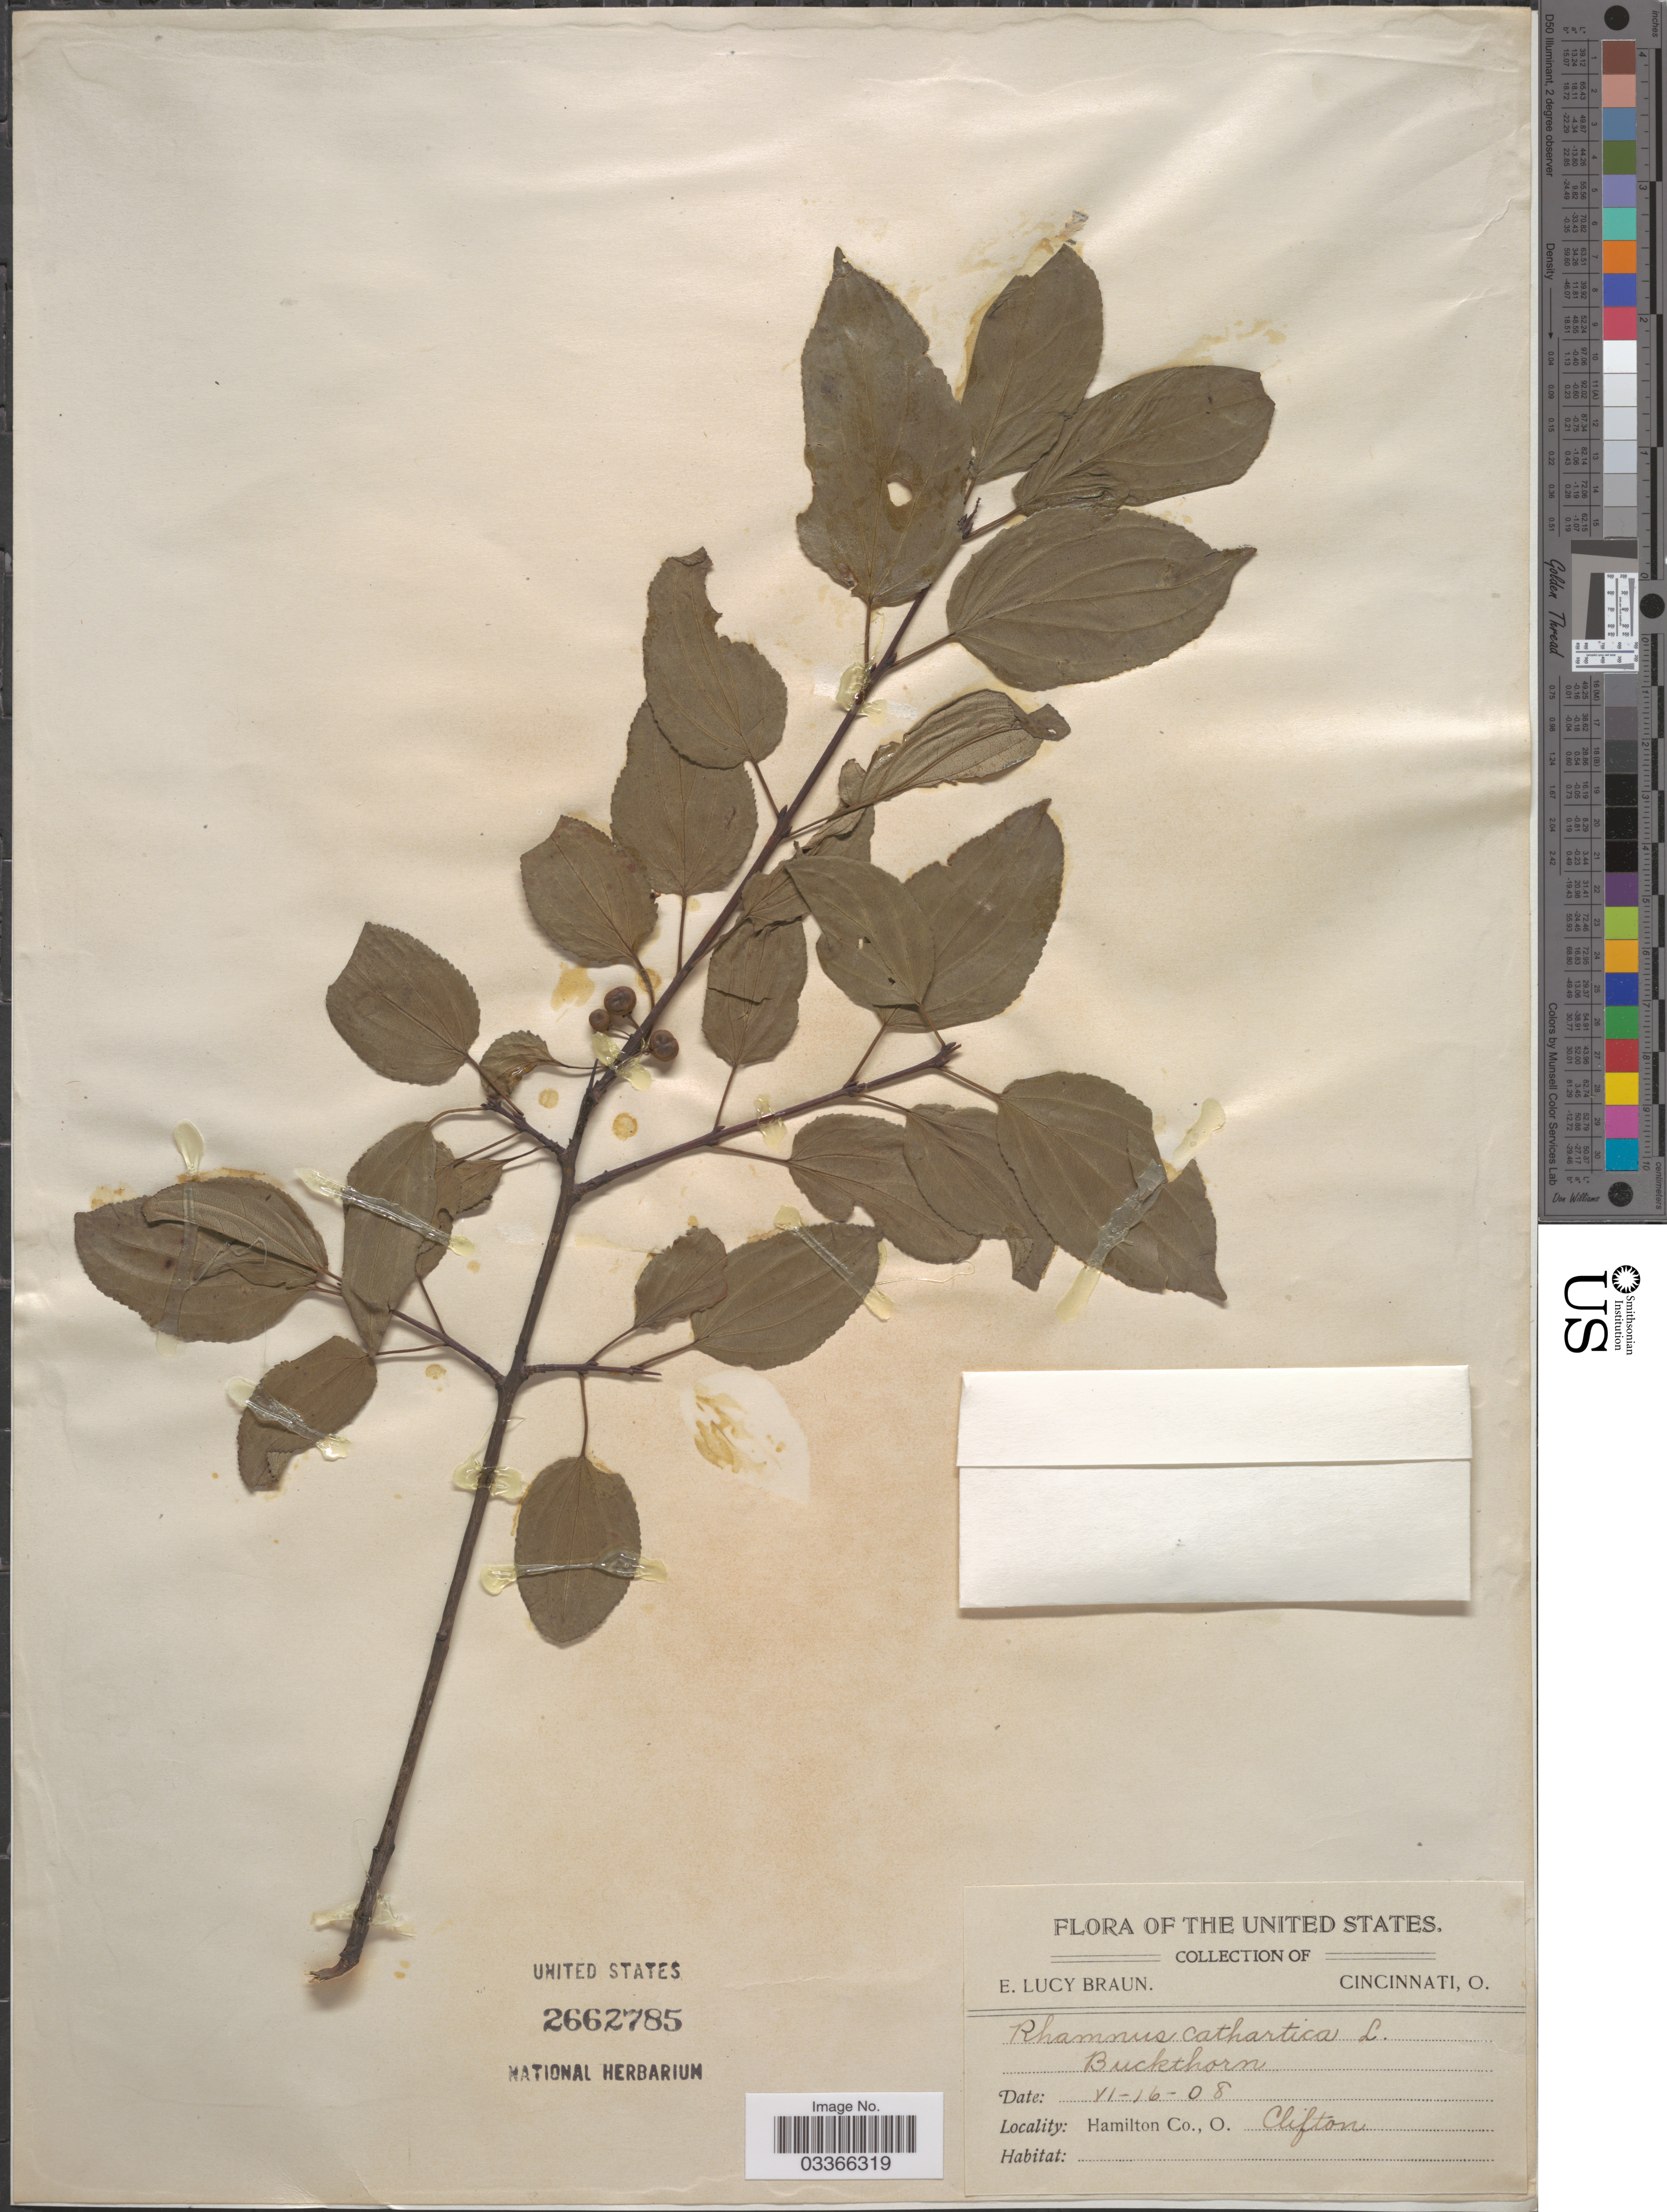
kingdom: Plantae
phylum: Tracheophyta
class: Magnoliopsida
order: Rosales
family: Rhamnaceae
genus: Rhamnus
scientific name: Rhamnus cathartica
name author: L.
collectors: E. L. Braun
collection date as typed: Transcribed d/m/y: 16/6/8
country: United States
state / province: Ohio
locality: Hamilton Co. Clifton.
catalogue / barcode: US 2662785